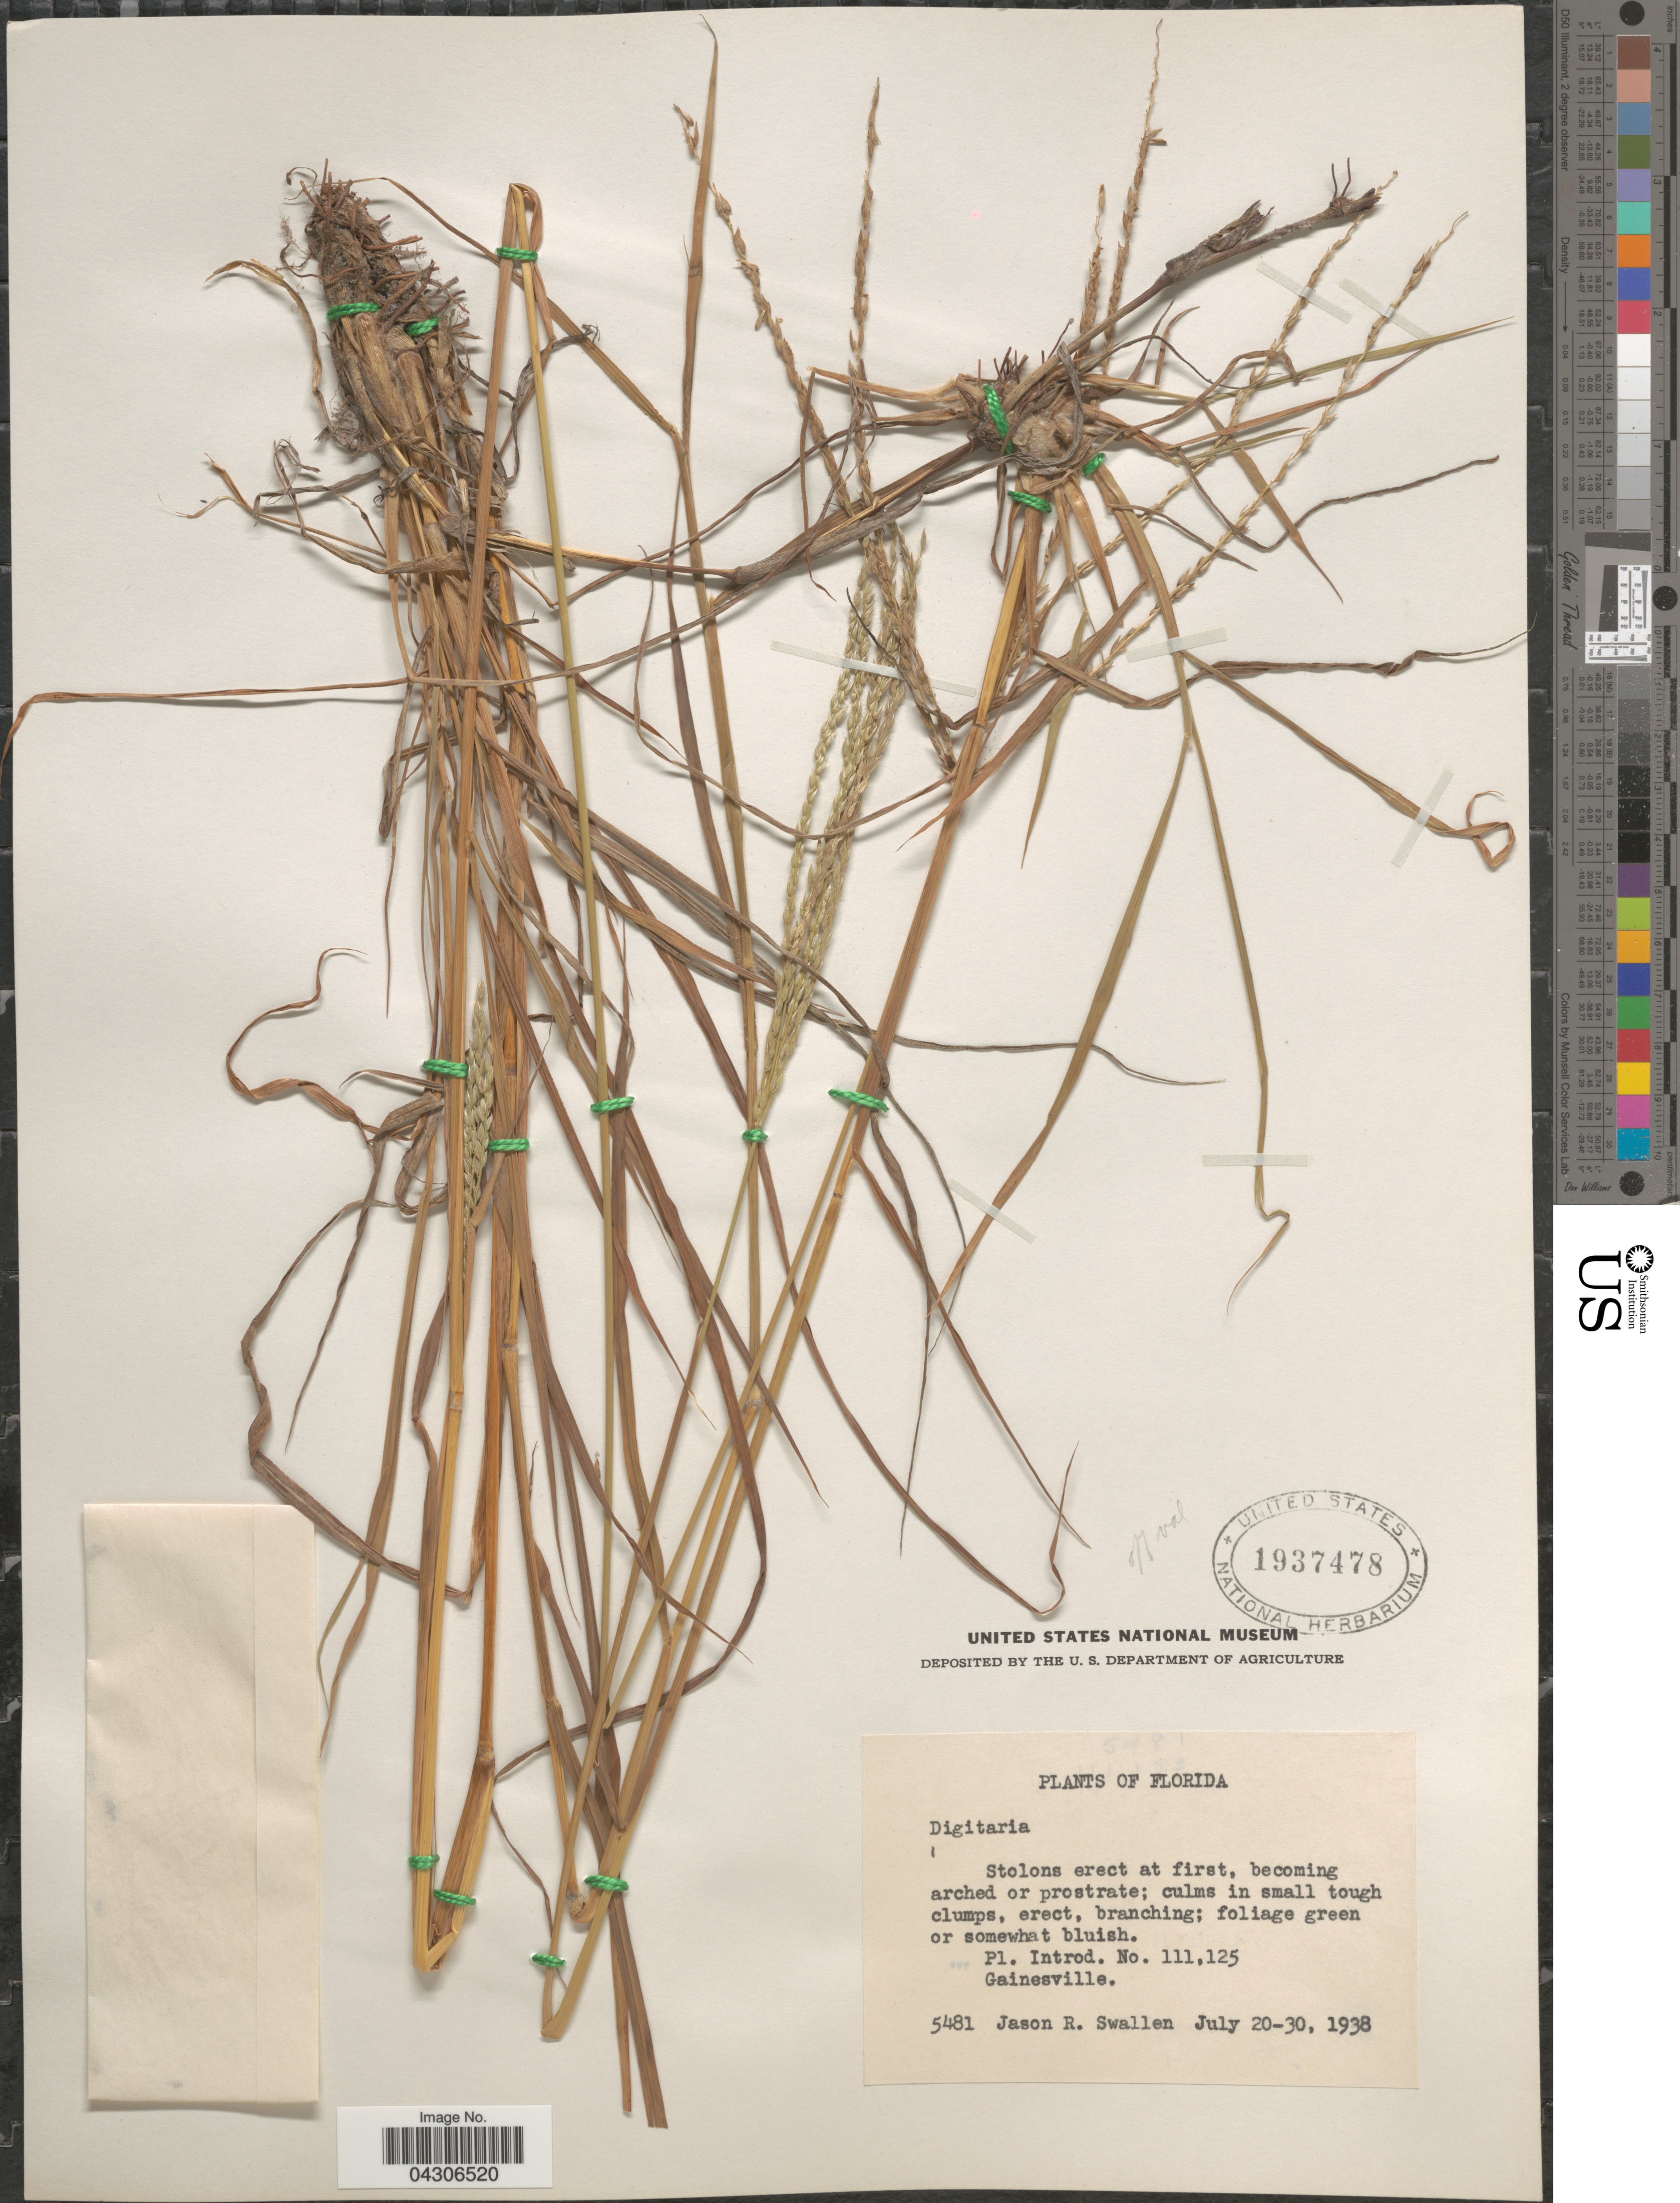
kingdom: Plantae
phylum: Tracheophyta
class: Liliopsida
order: Poales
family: Poaceae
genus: Digitaria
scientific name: Digitaria sp.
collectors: J. R. Swallen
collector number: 5481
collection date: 1938-07-20/1938-07-30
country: United States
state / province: Florida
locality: Gainesville.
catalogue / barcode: US 1937478